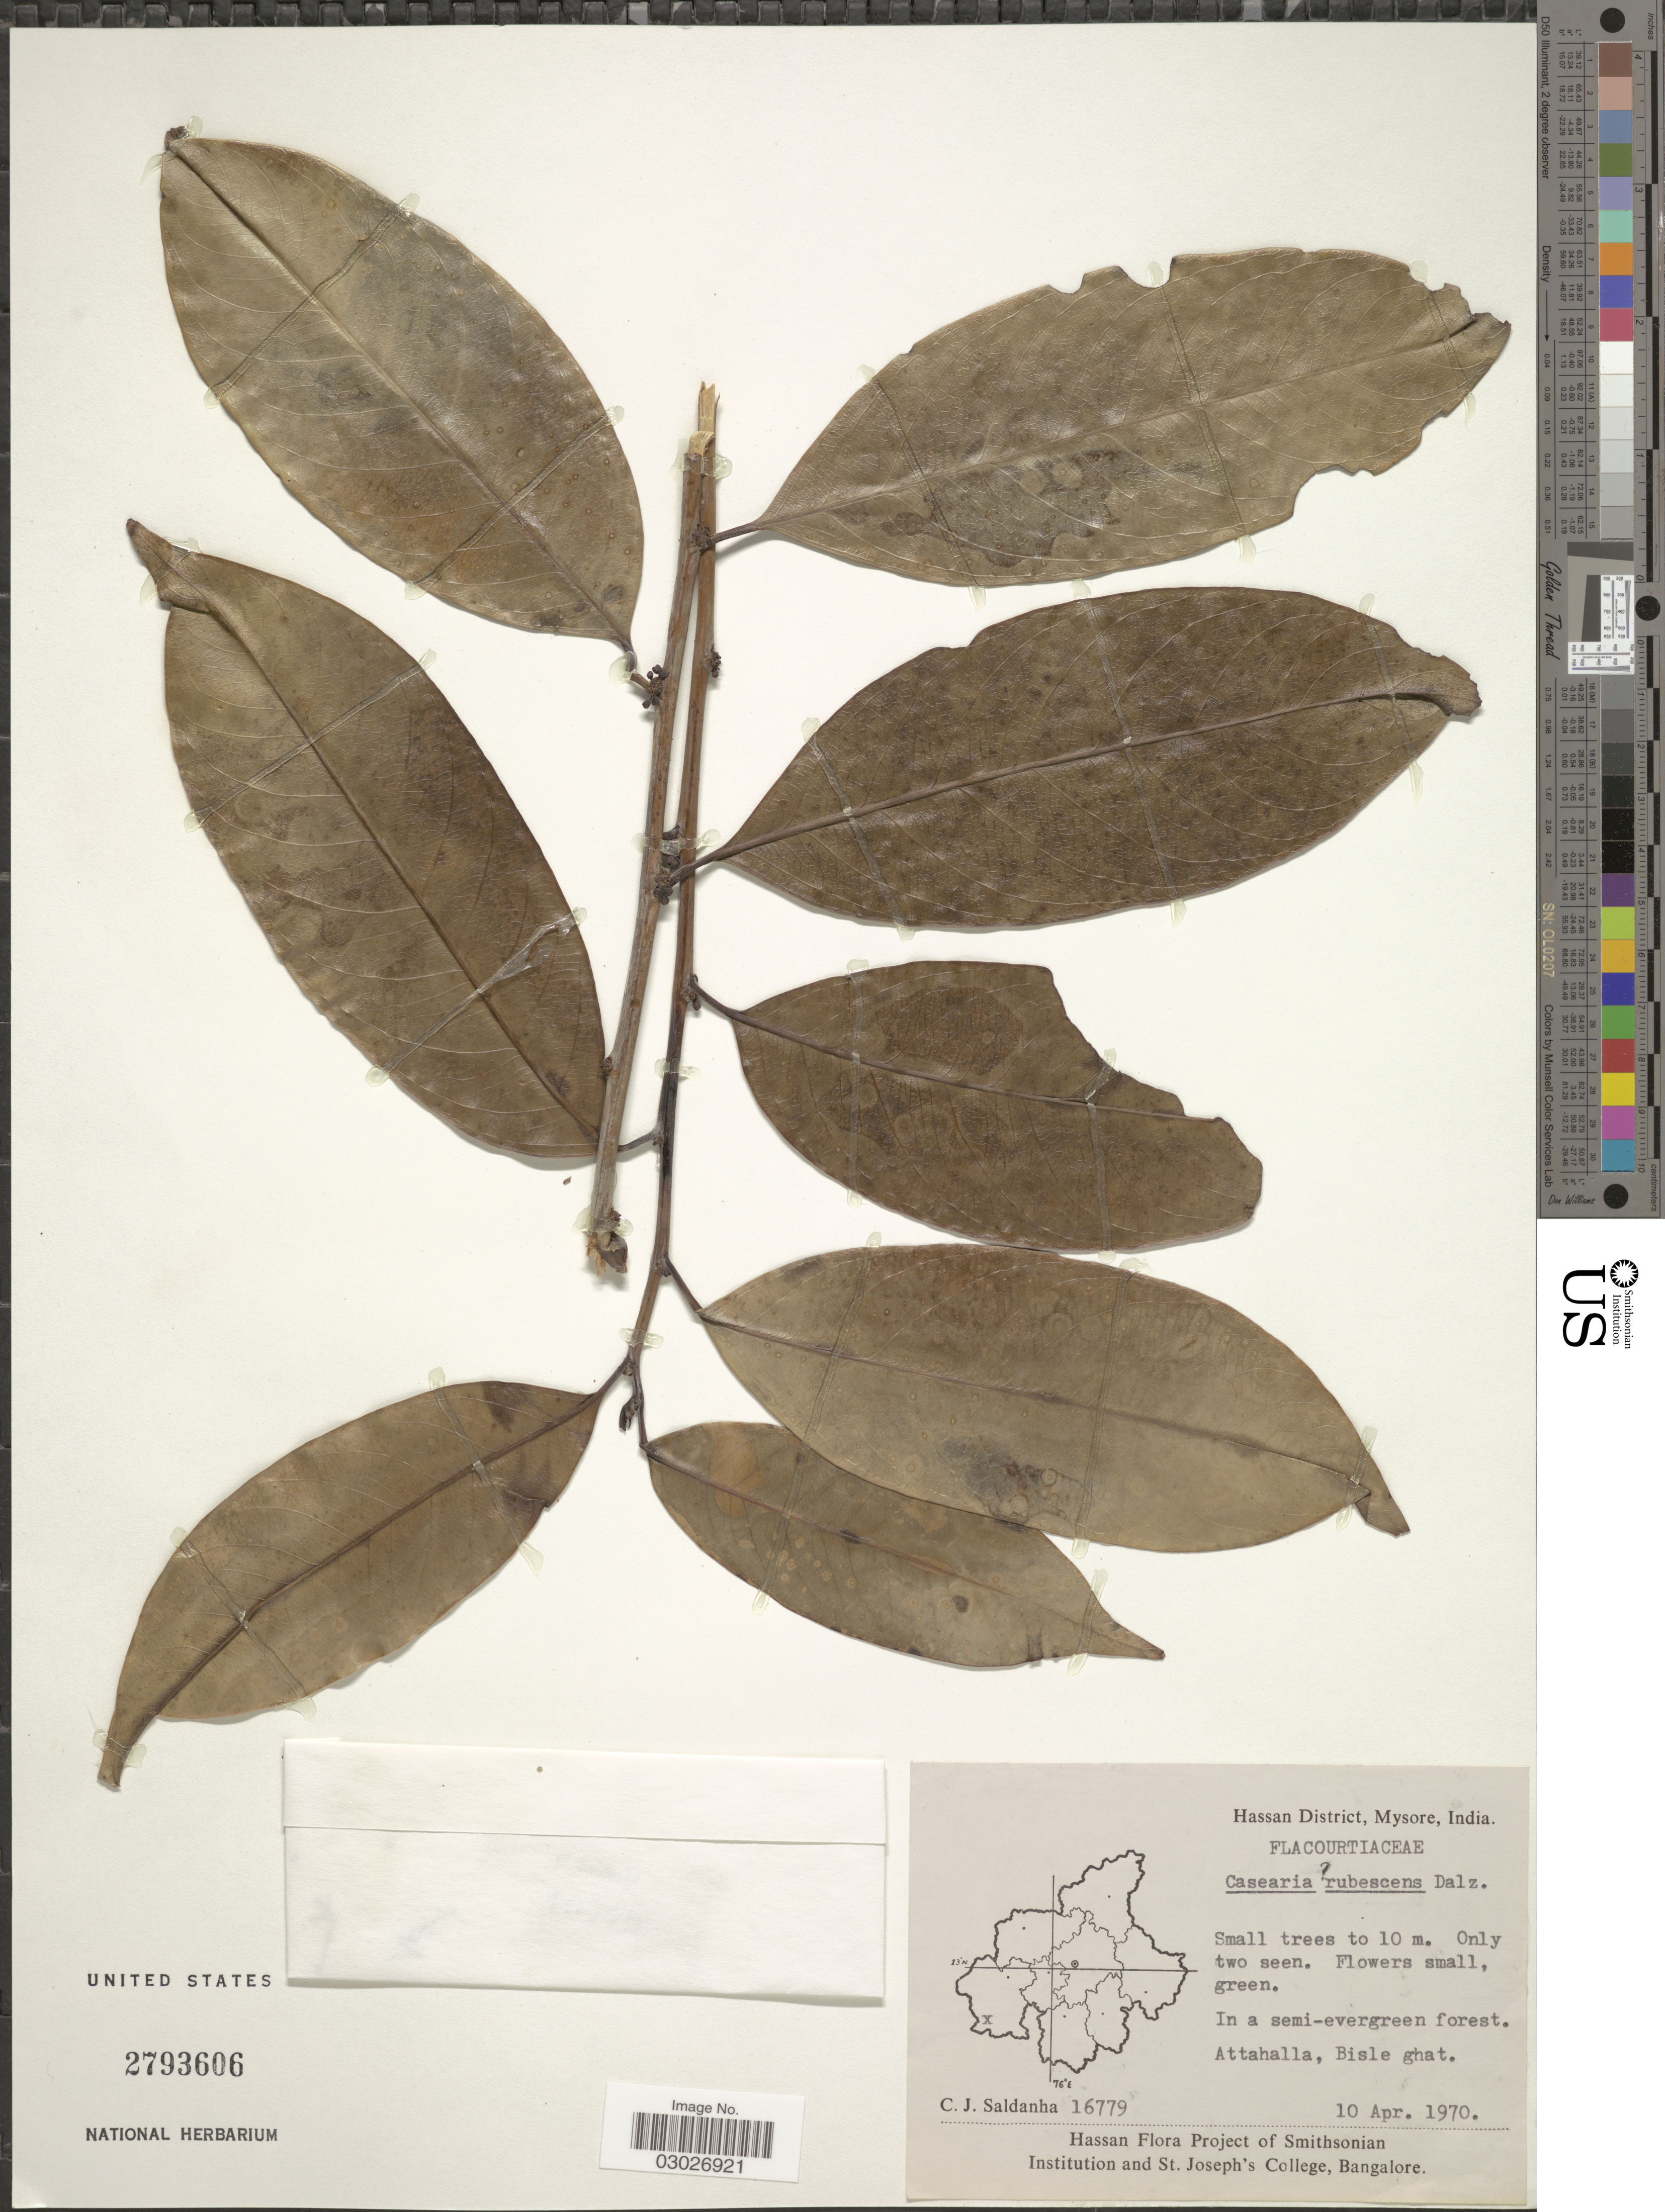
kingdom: Plantae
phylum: Tracheophyta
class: Magnoliopsida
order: Malpighiales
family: Salicaceae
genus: Casearia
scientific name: Casearia rubescens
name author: Dalzell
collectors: C. J. Saldanha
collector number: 16779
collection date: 1970-04-10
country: India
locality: Hassan District, Mysore. Attahalla, Bisle ghat.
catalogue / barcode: US 2793606